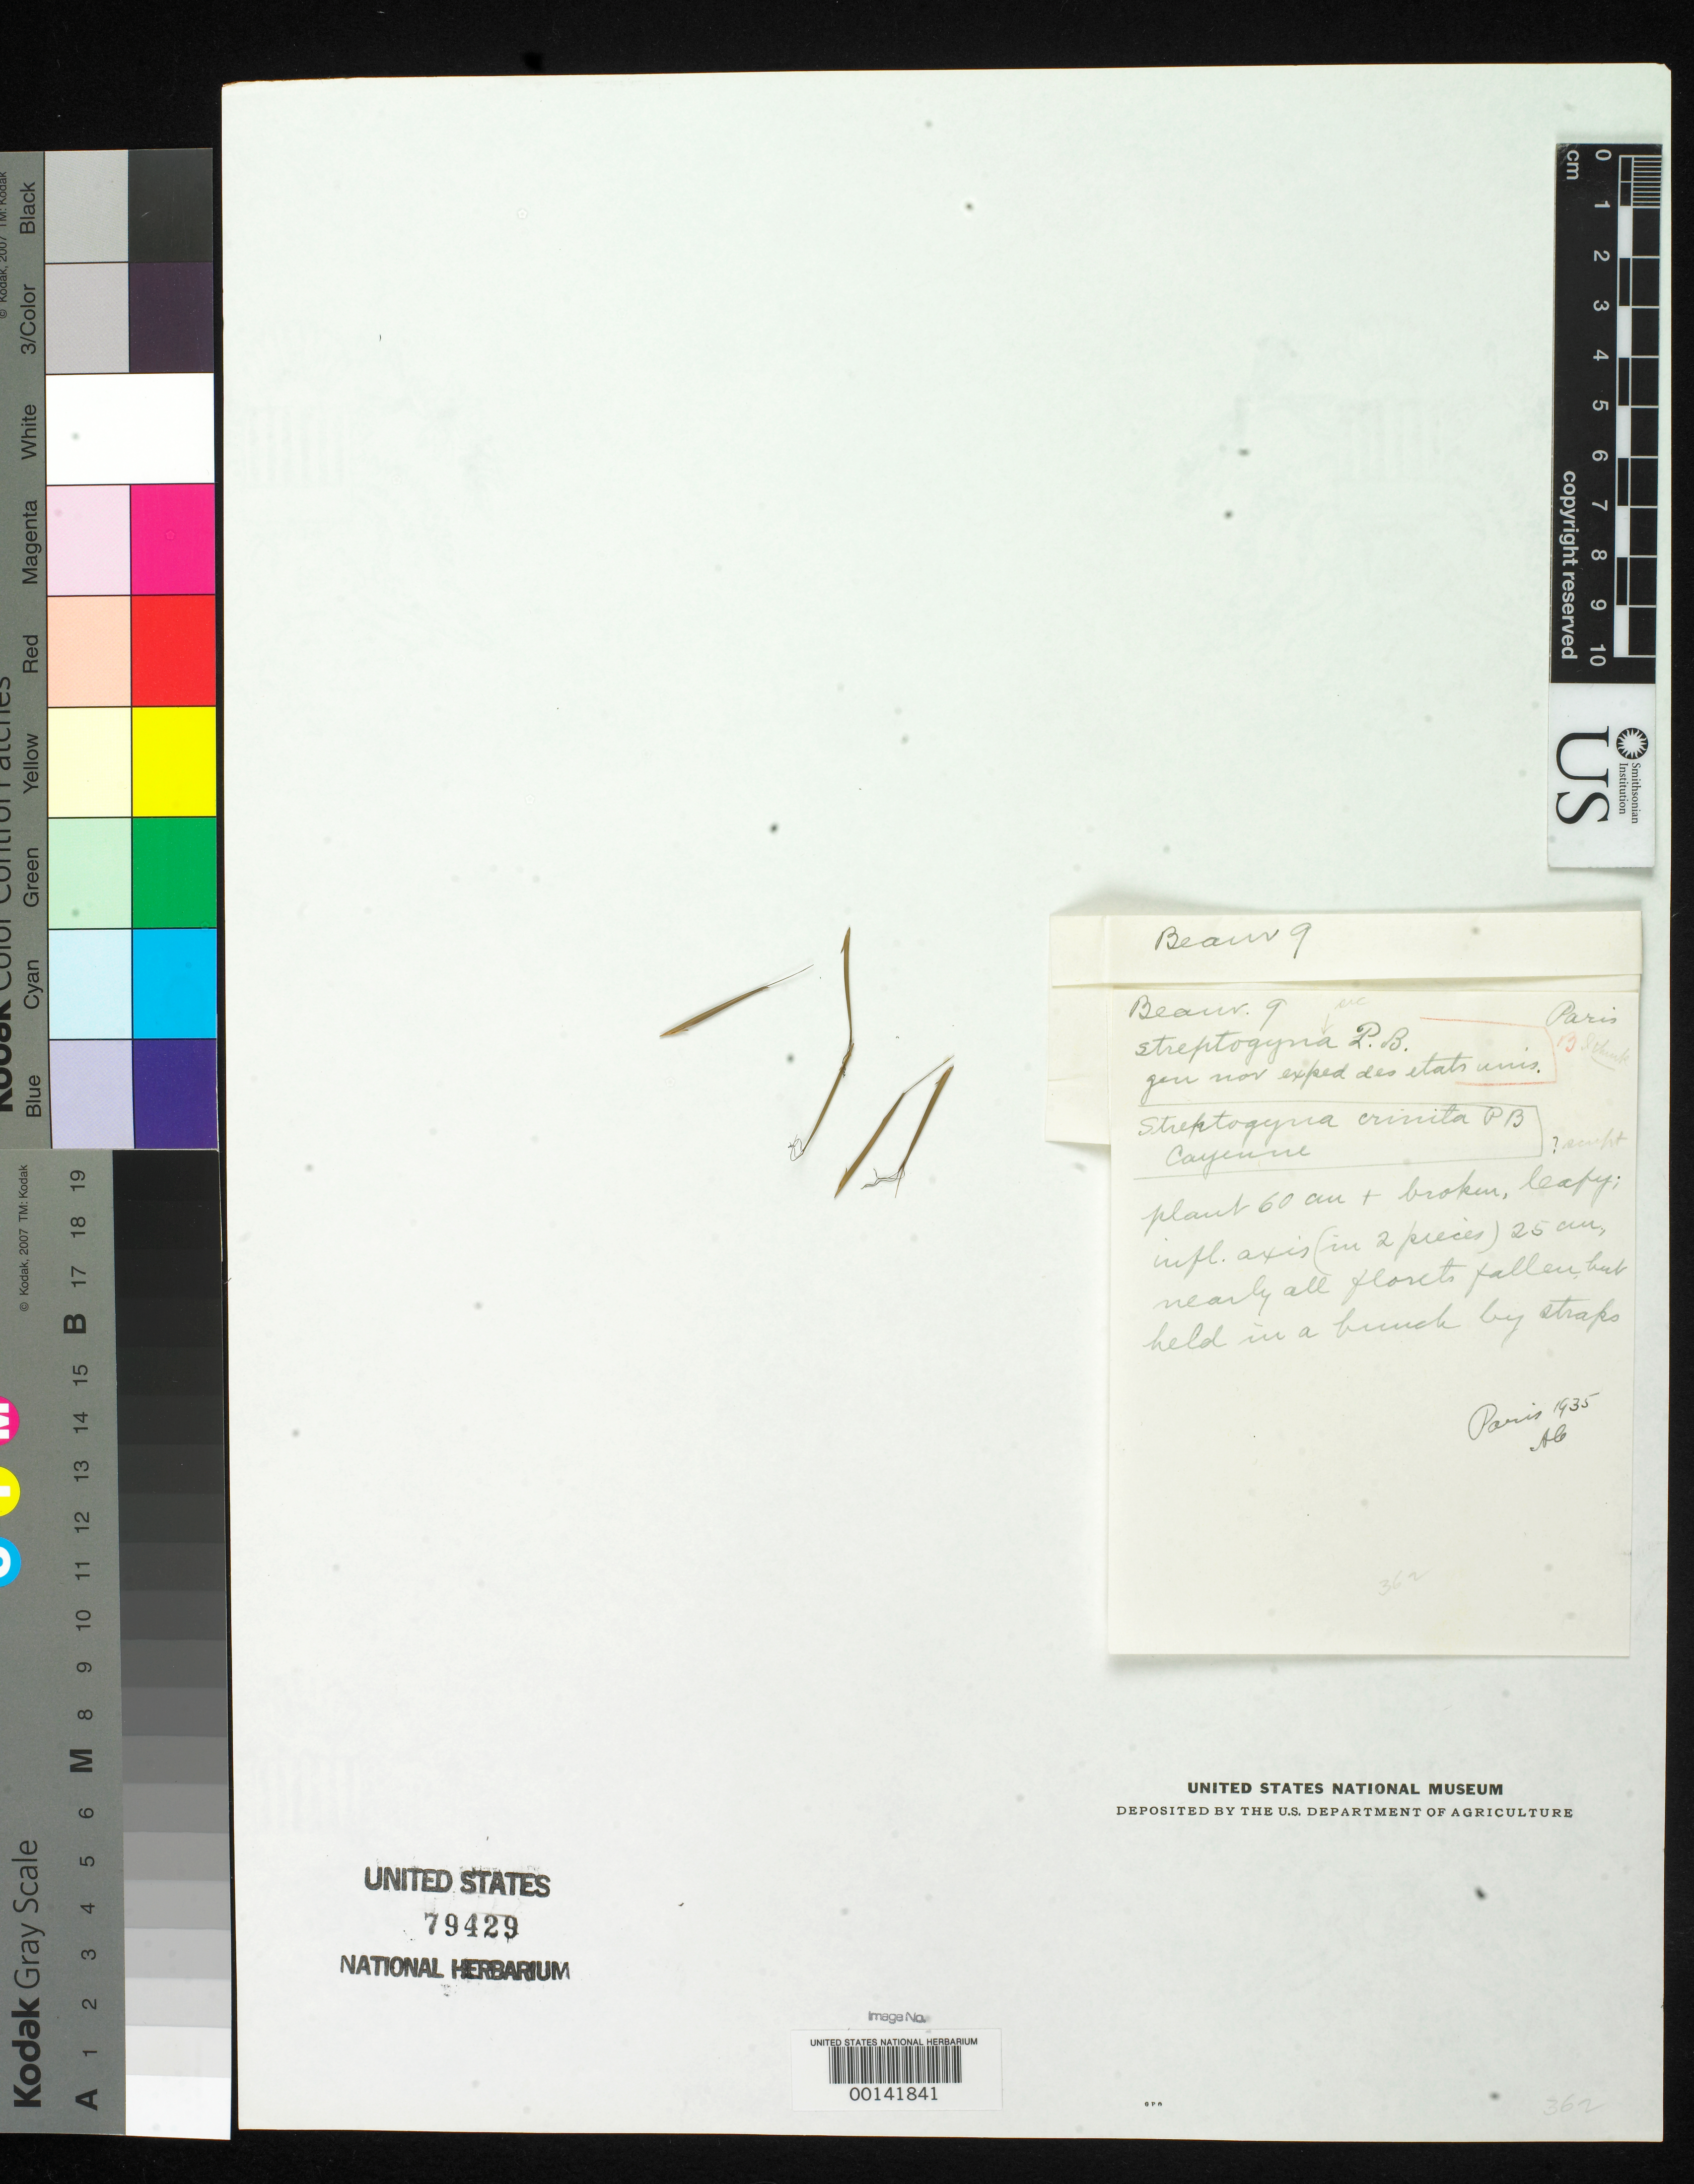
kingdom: Plantae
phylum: Tracheophyta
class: Liliopsida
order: Poales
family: Poaceae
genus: Streptogyna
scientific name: Streptogyna crinita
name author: P. Beauv.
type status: Type Fragment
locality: DO NOT MODIFY [This collection event record is attached to a large number of catalog records with both collector & country unknown; label data should be confirmed from individual specimens.]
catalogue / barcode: US 79429